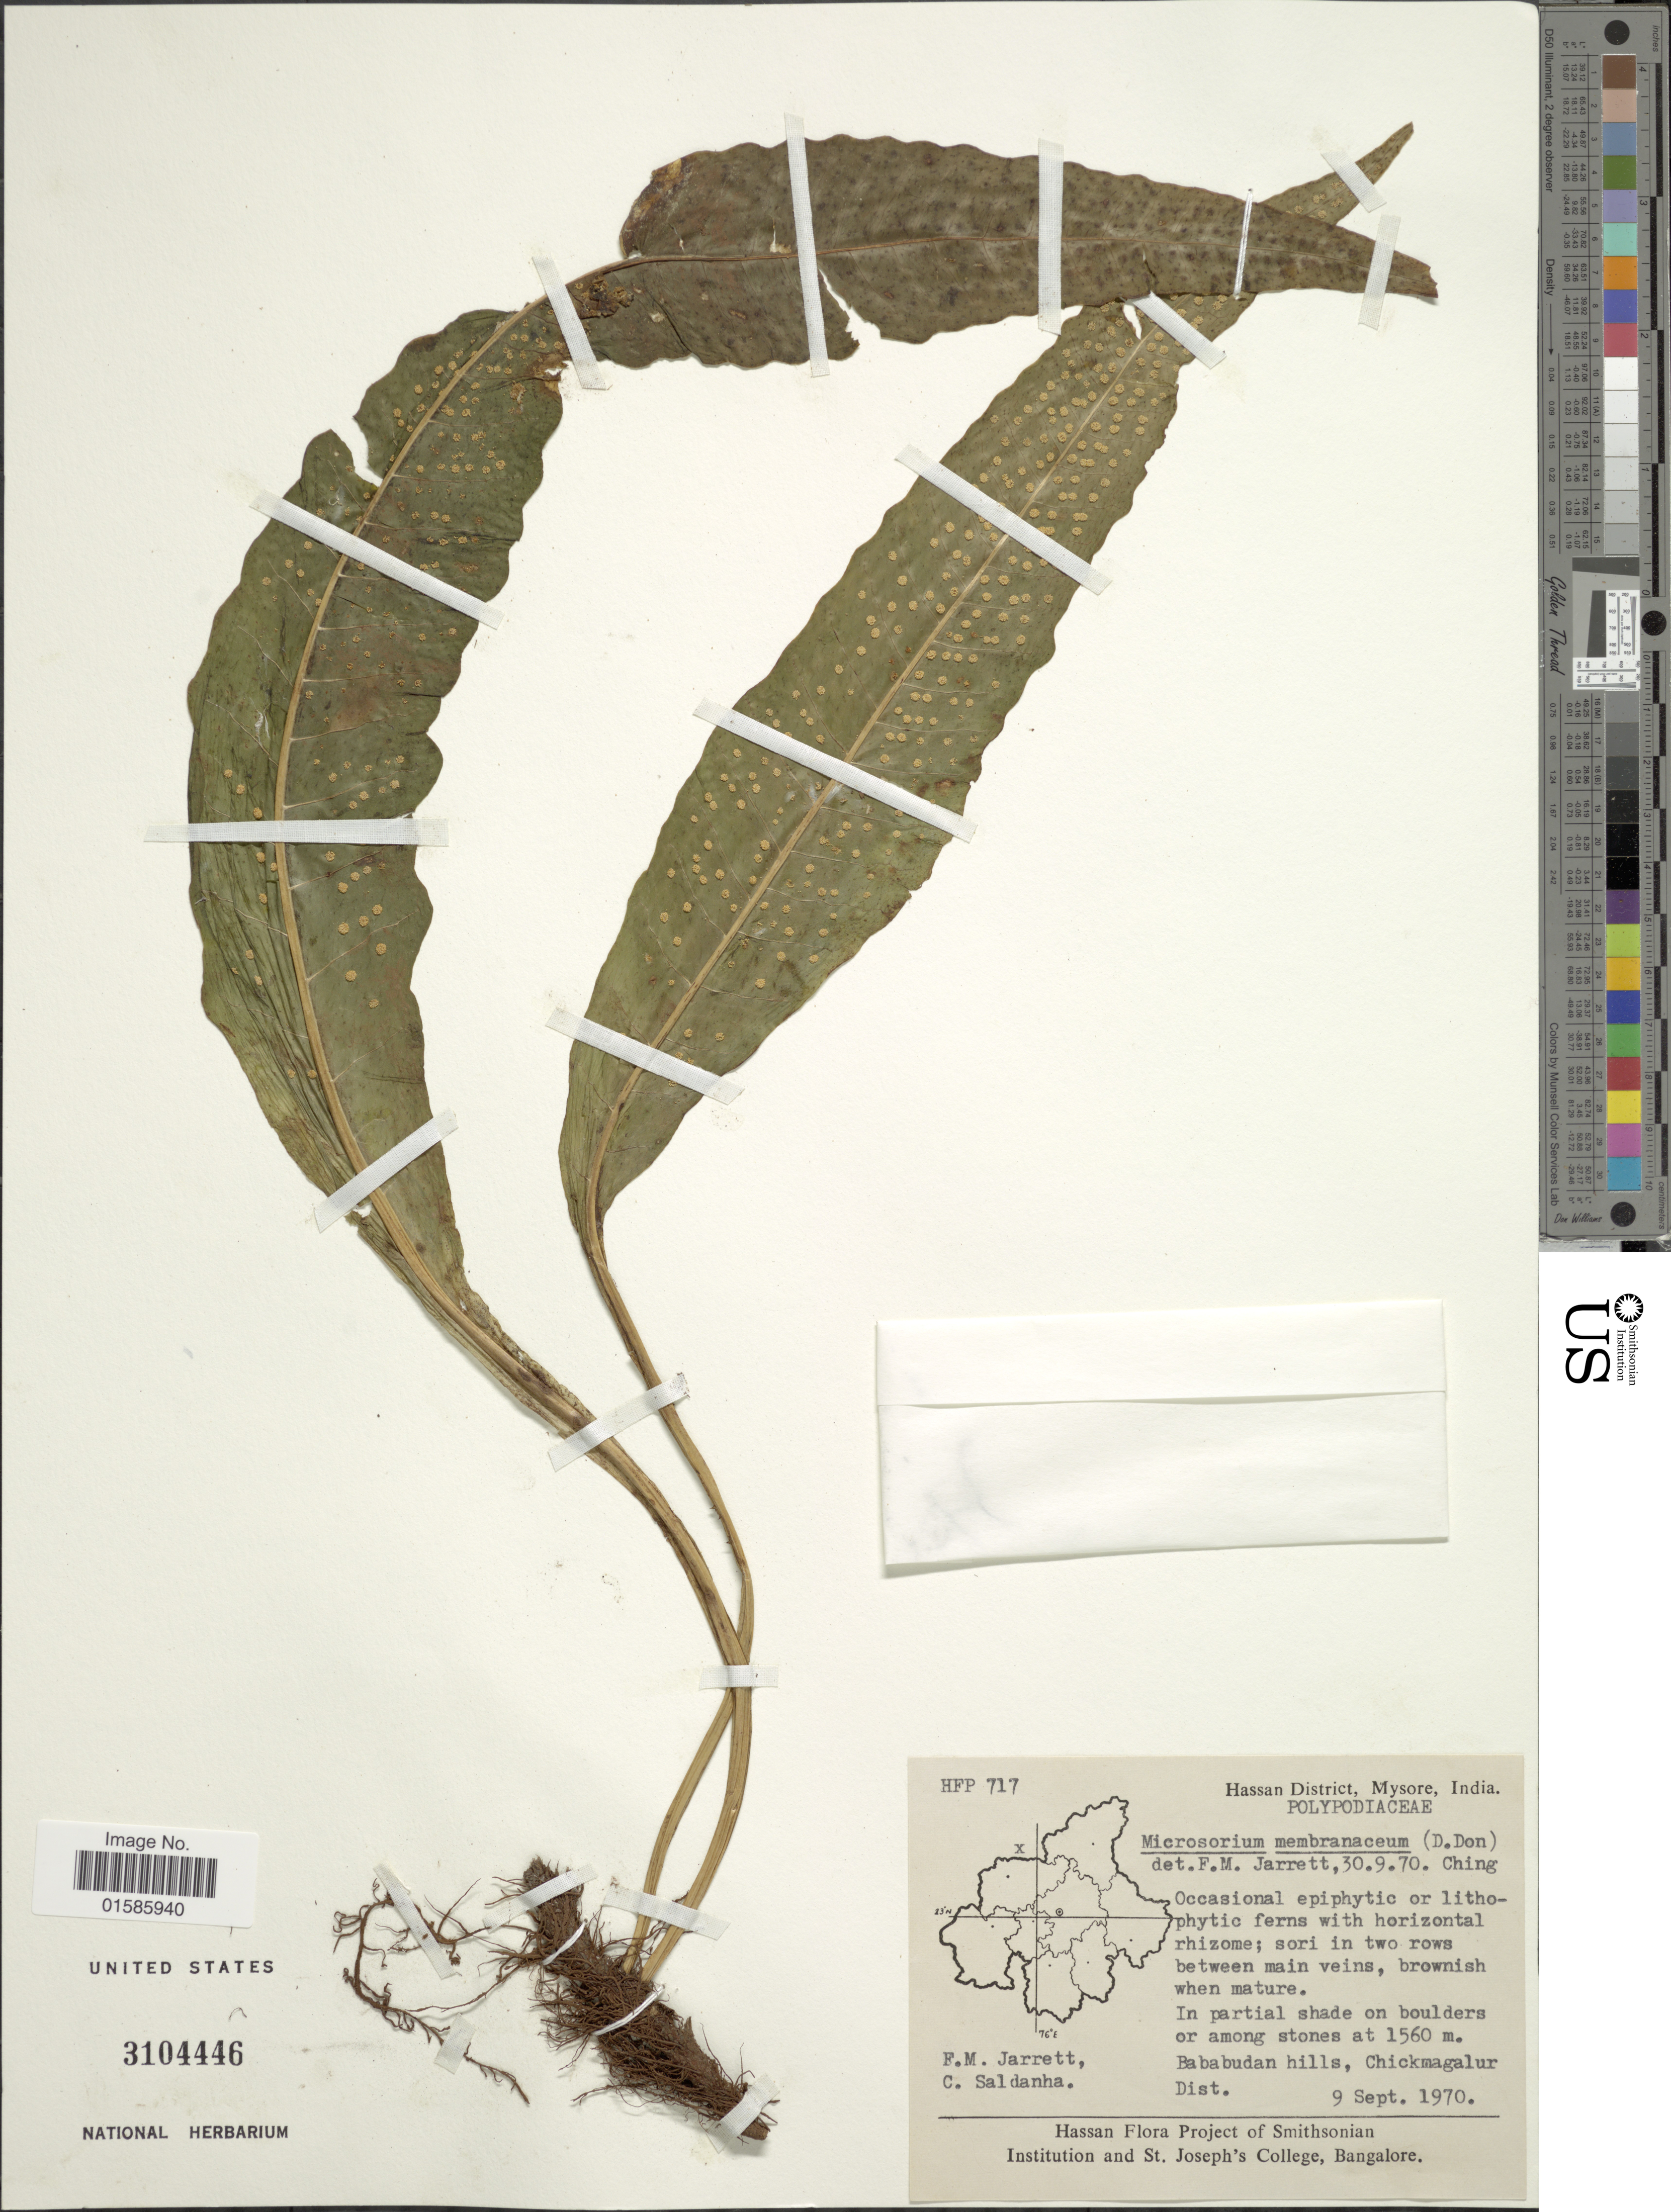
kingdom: Plantae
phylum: Tracheophyta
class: Polypodiopsida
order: Polypodiales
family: Polypodiaceae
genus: Microsorum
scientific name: Microsorum membranaceum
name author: (D. Don) Ching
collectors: F. M. Jarrett & C. Saldanha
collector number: HFP 717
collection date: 1970-09-09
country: India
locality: Hassan District, Mysore, Bababudan hills, Chickmagalur Dist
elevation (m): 1560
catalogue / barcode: US 3104446